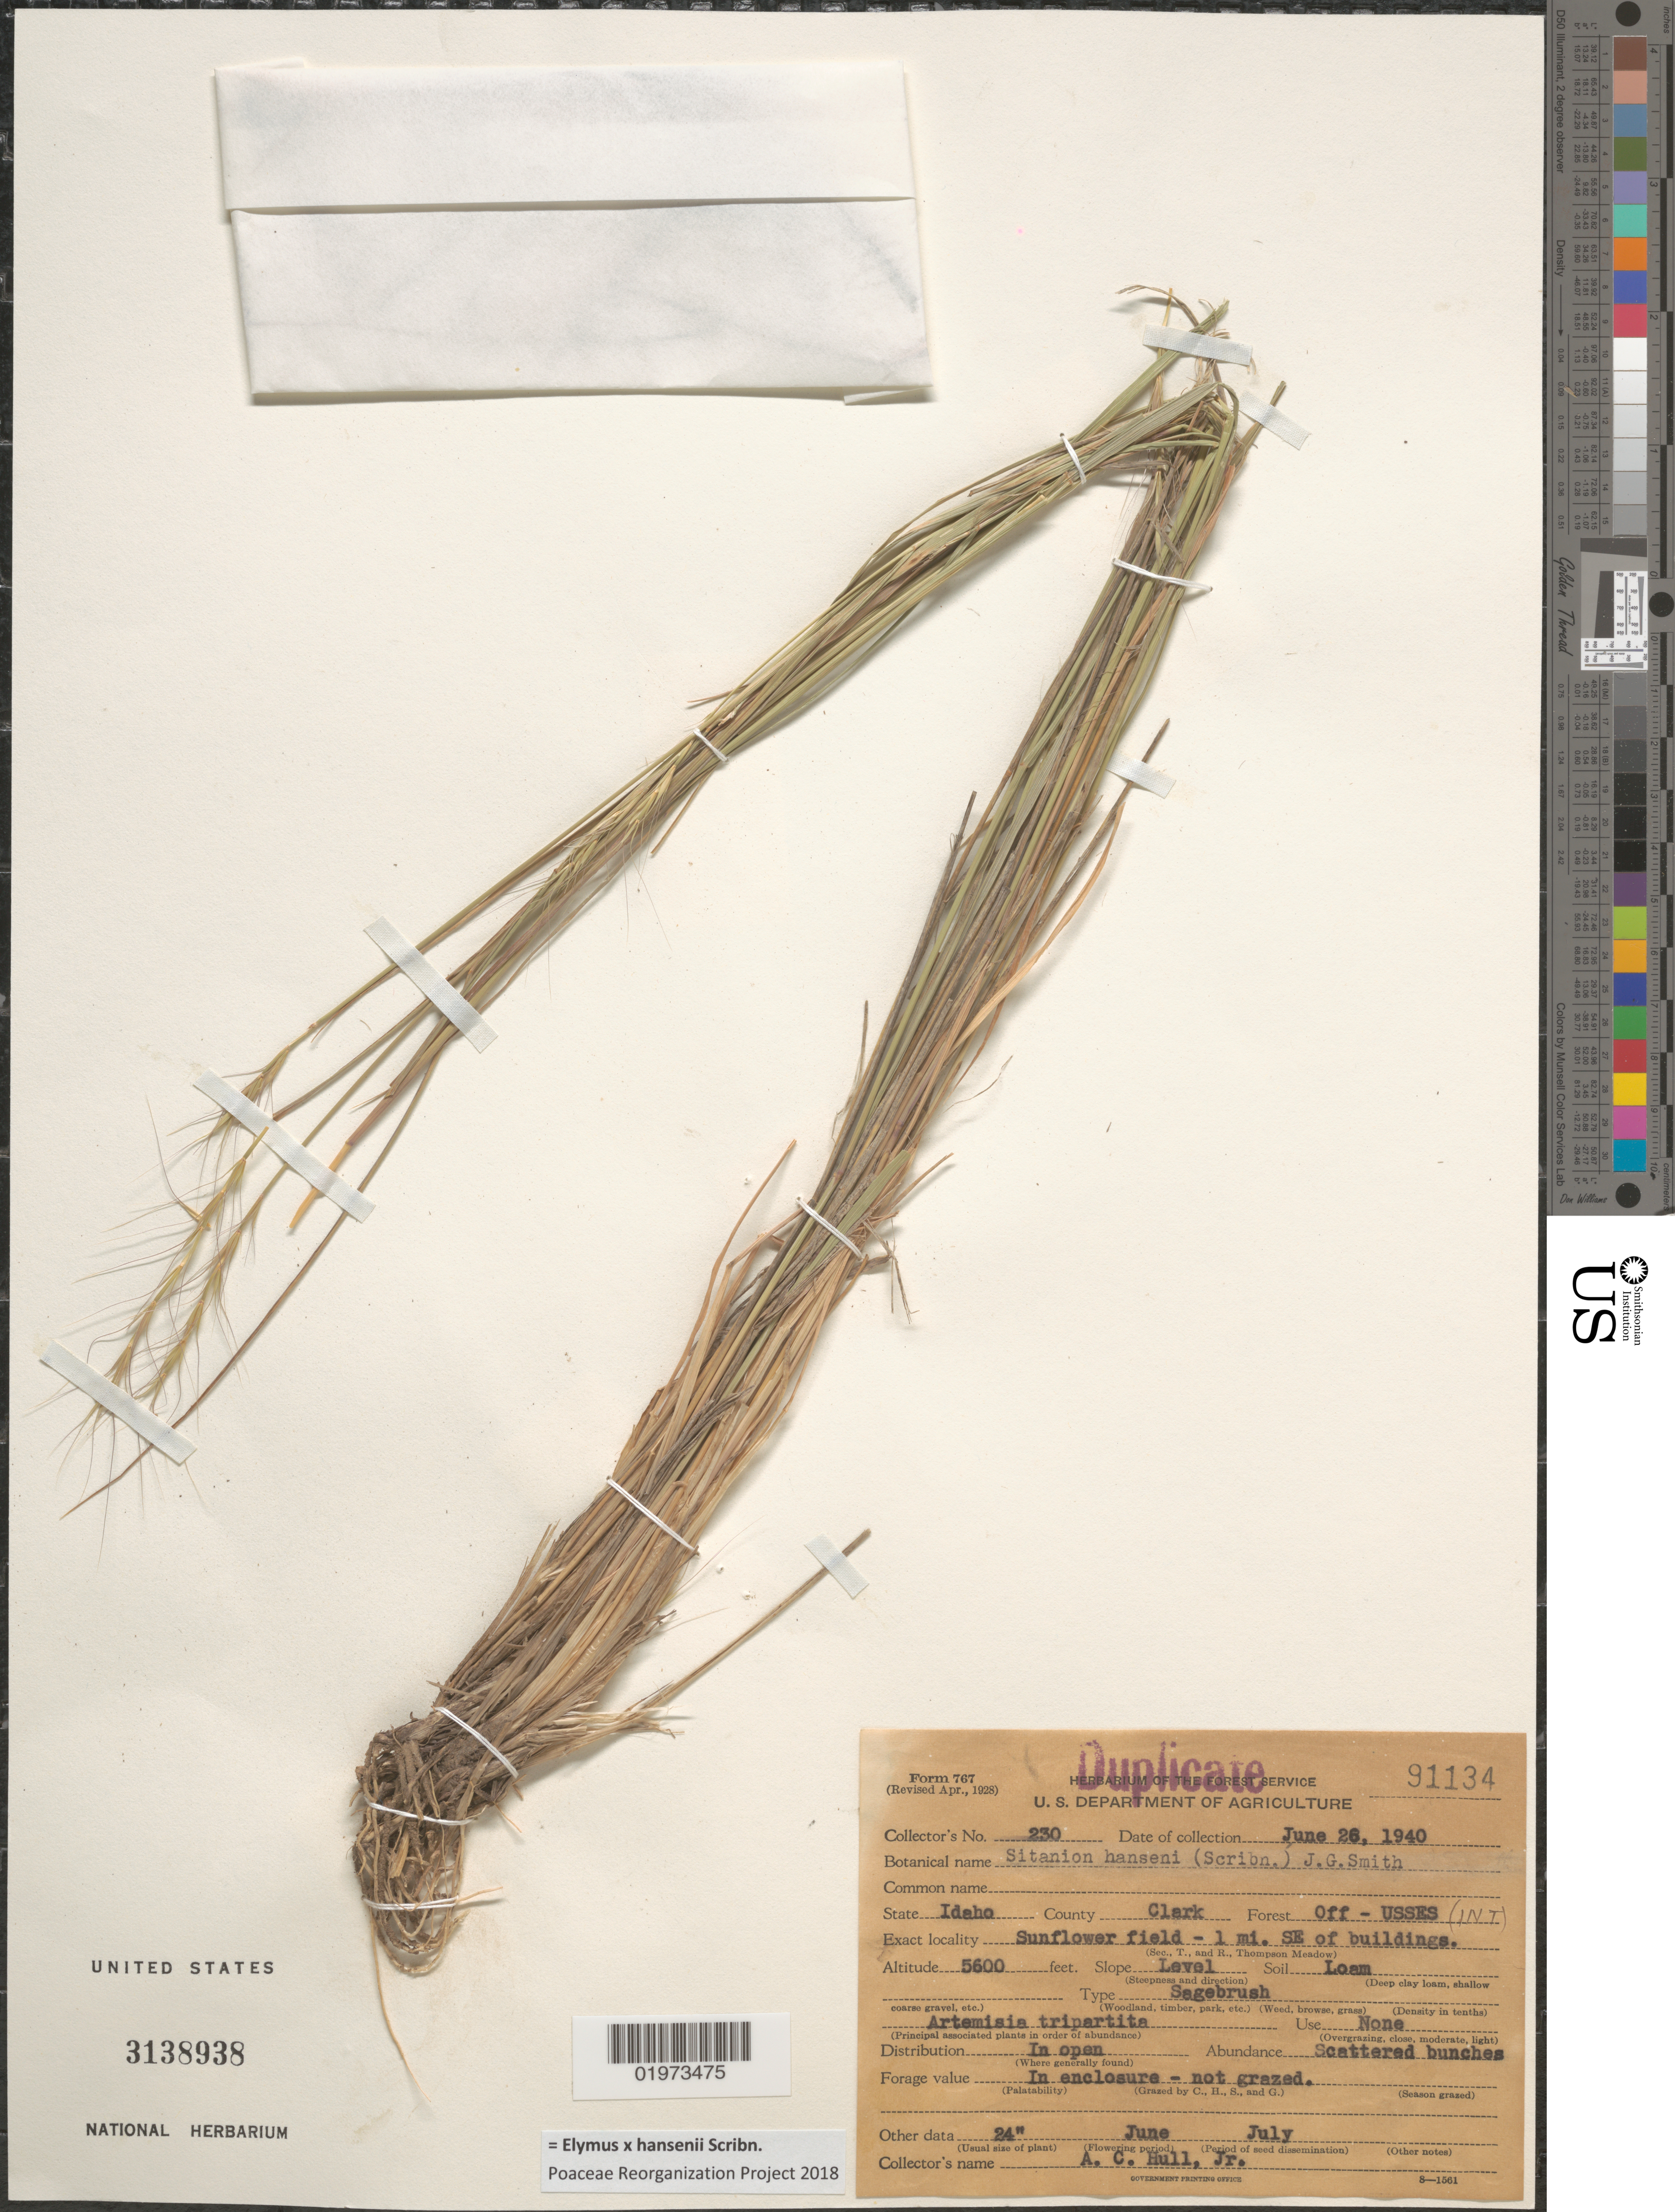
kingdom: Plantae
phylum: Tracheophyta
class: Liliopsida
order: Poales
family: Poaceae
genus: Elymus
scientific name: Elymus x maltei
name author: Bowden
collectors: A. Hull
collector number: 230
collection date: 1940-06-26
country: United States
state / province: Idaho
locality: County Clark. Forest Off - USSES (INT). Sunflower field - 1 mi. SE of buildings.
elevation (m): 1707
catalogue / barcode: US 3138938